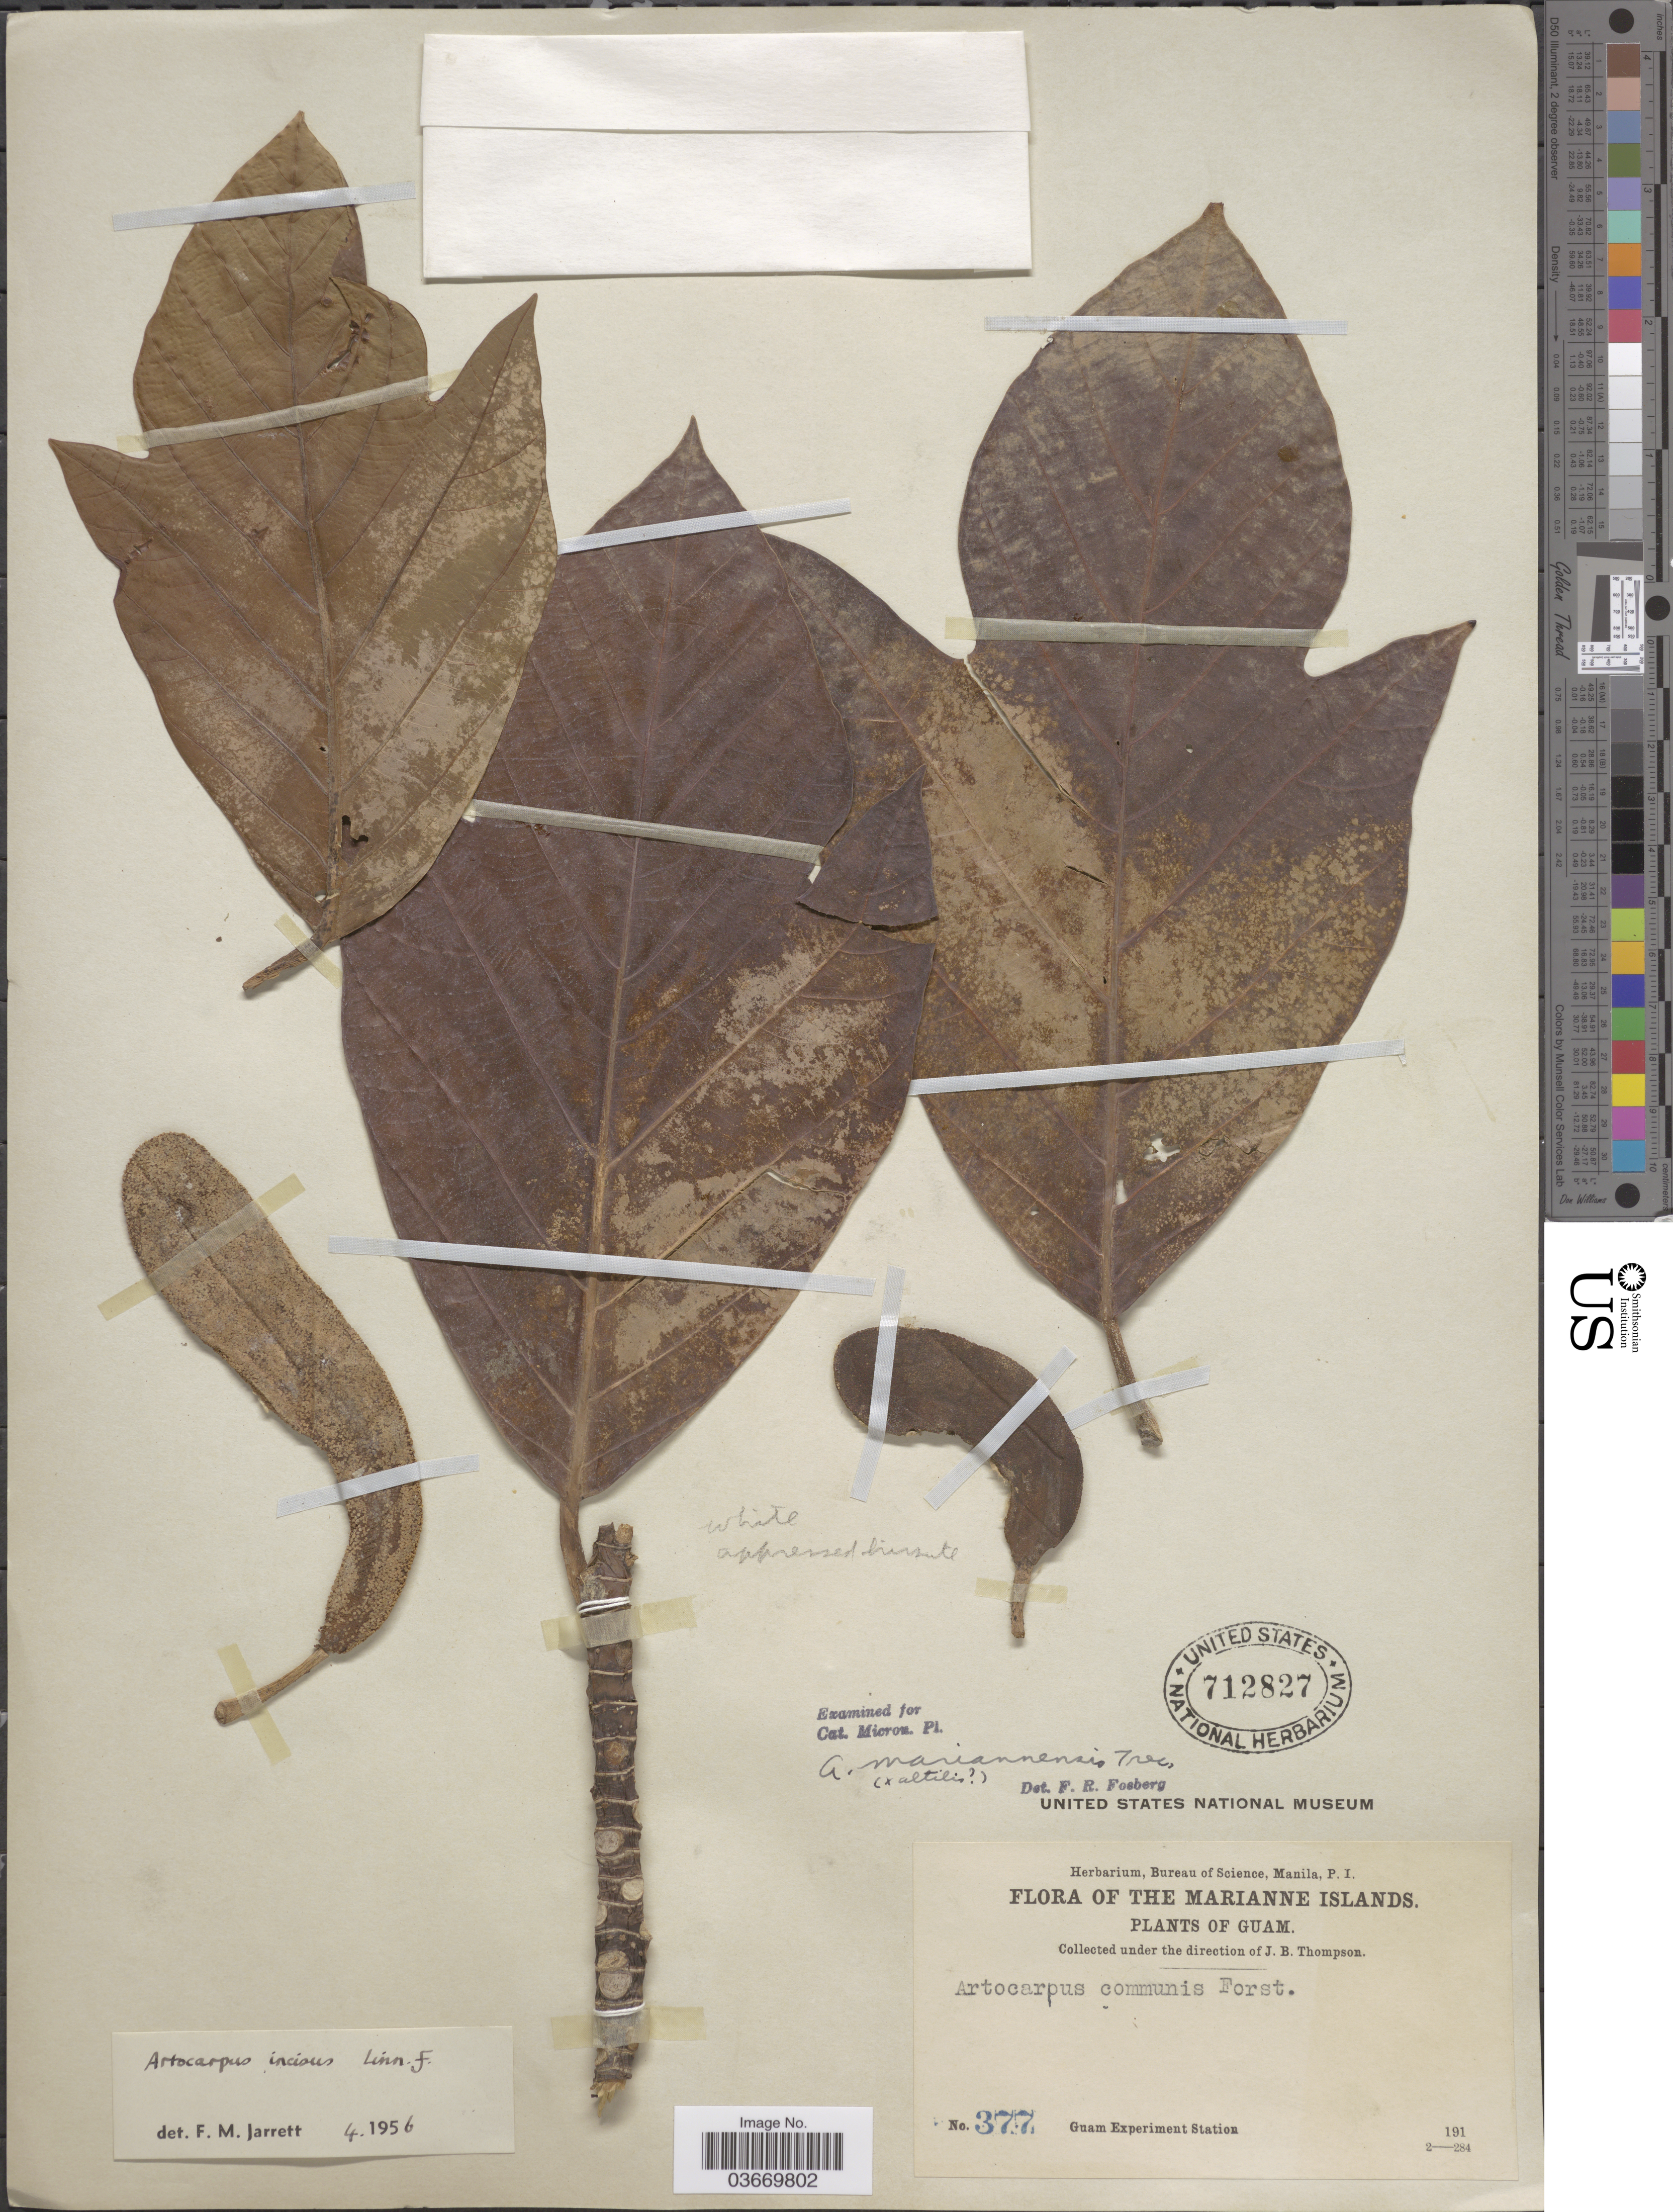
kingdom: Plantae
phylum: Tracheophyta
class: Magnoliopsida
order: Rosales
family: Moraceae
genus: Artocarpus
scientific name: Artocarpus mariannensis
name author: Trécul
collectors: Guam Exp. Sta.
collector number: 377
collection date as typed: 191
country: Guam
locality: The Marianne Islands.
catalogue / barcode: US 712827